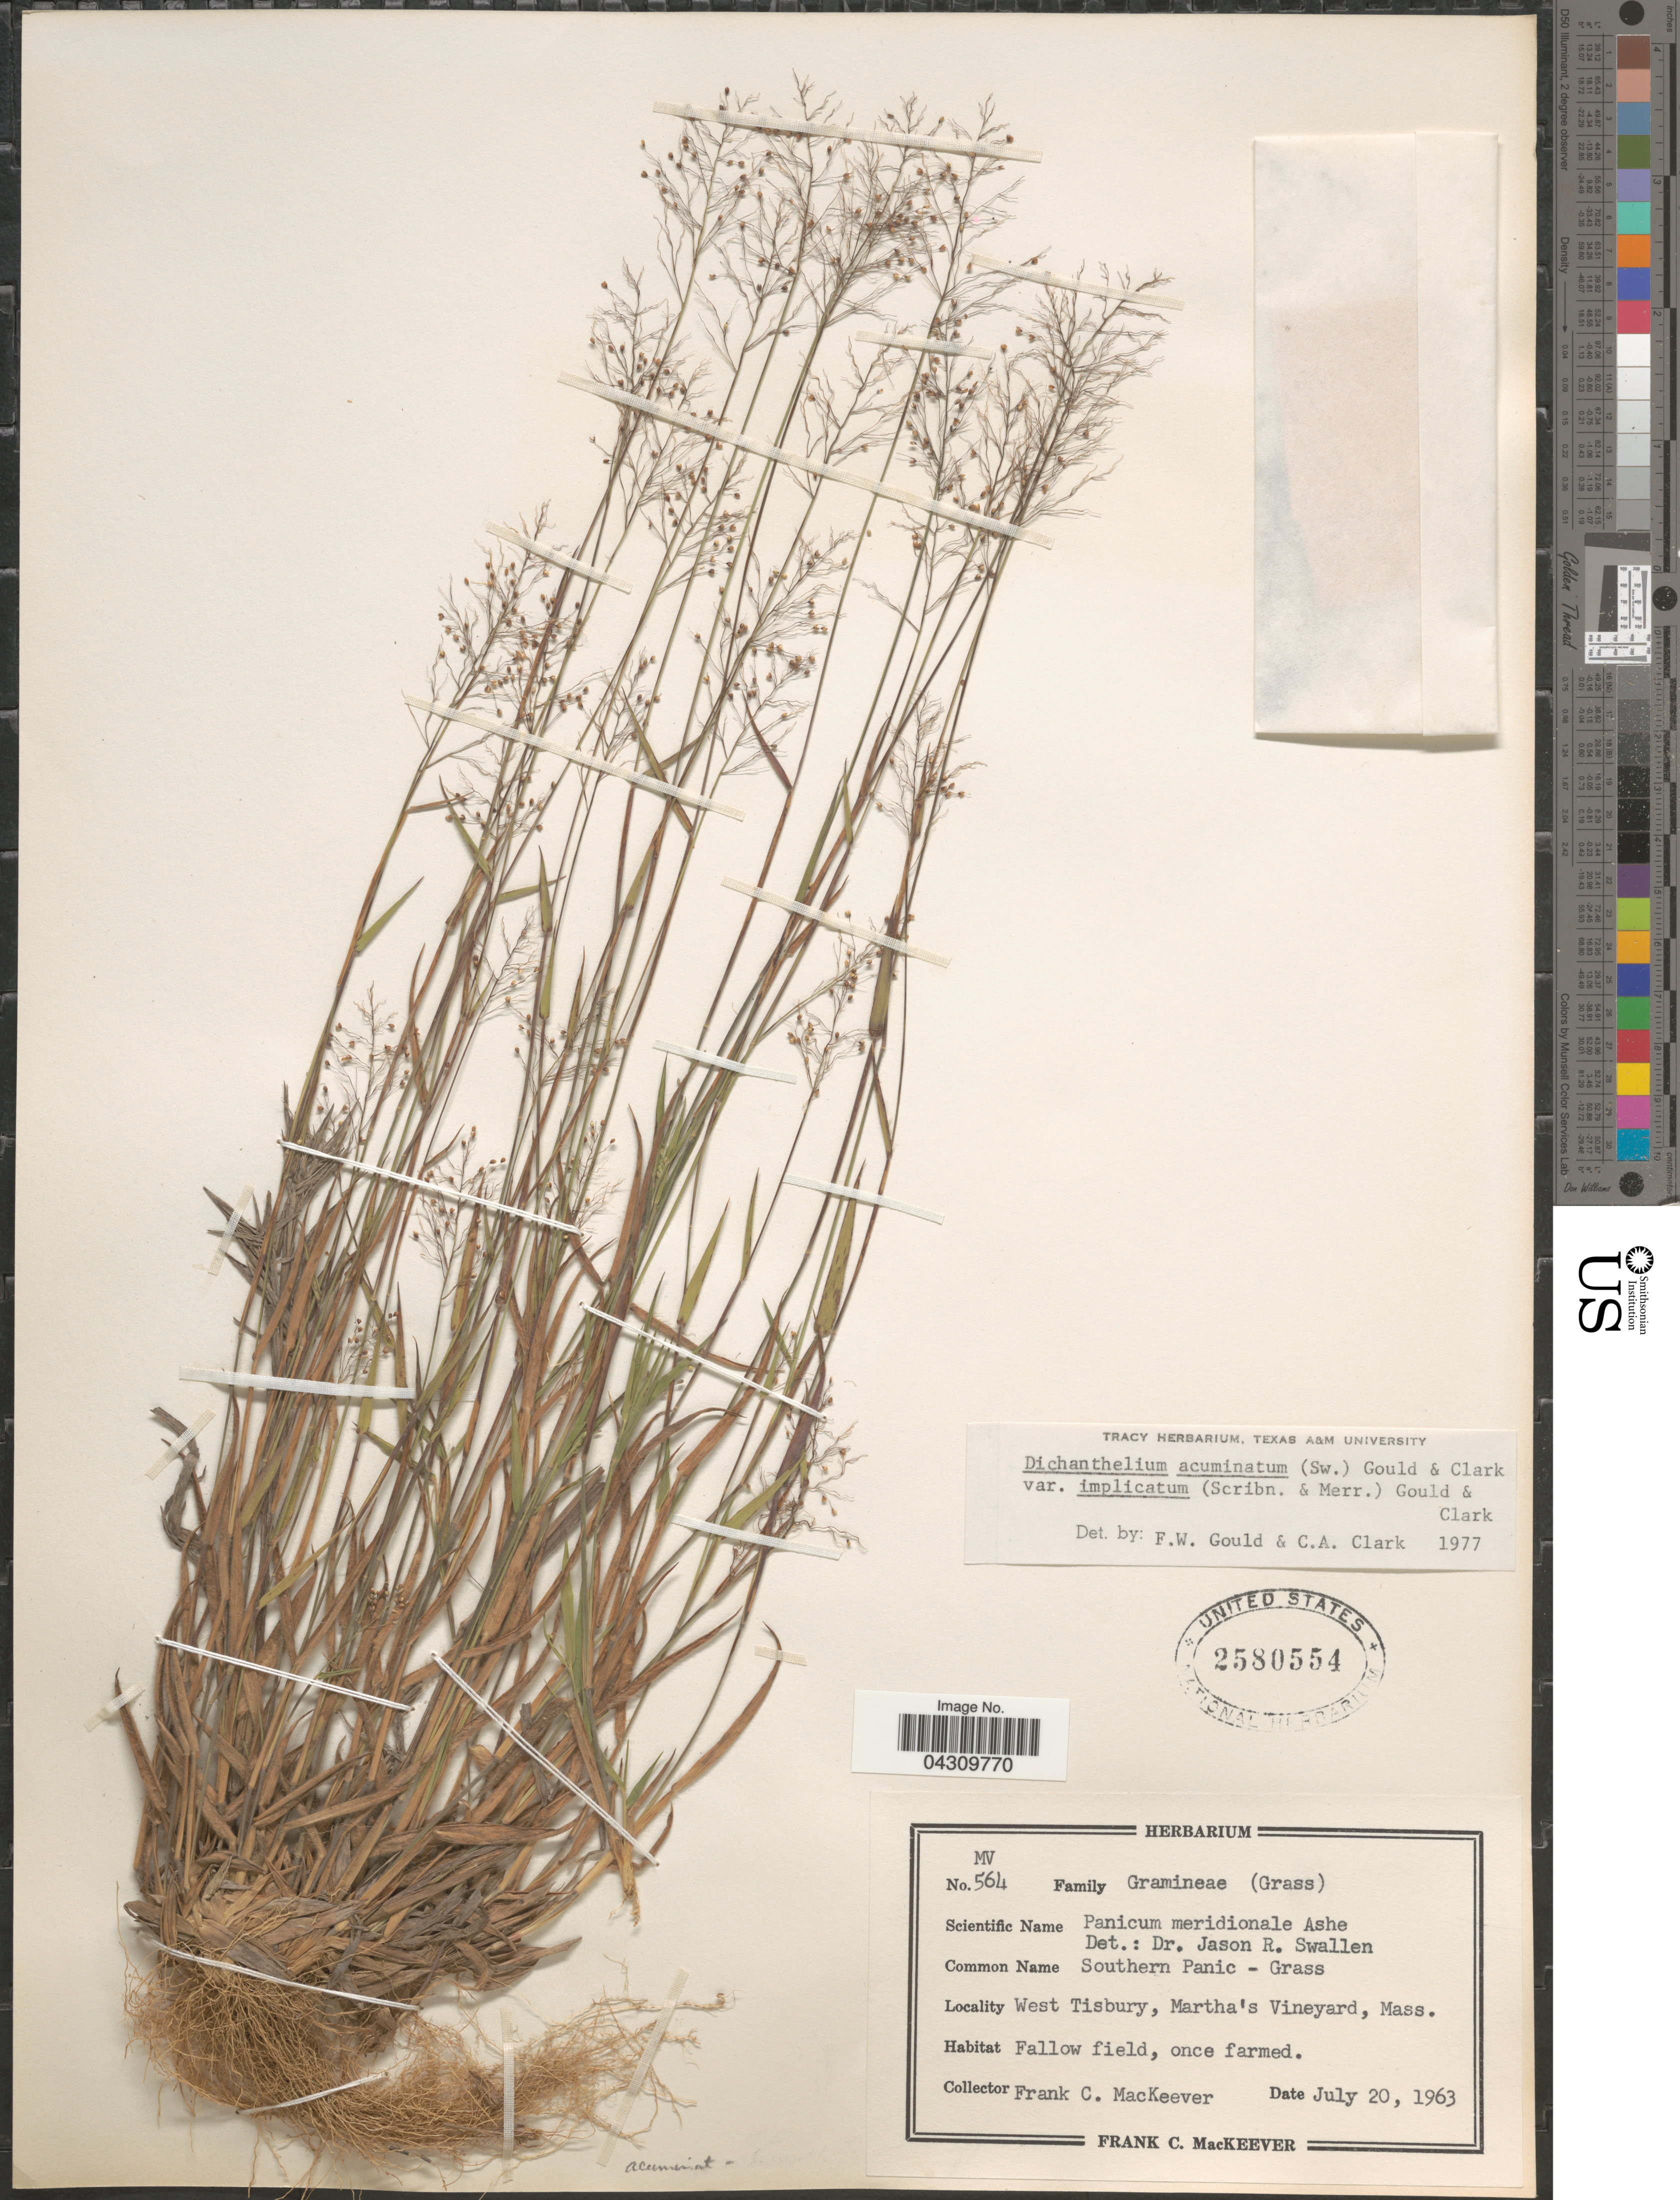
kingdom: Plantae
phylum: Tracheophyta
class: Liliopsida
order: Poales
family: Poaceae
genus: Dichanthelium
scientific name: Dichanthelium acuminatum var. acuminatum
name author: (Sw.) Gould & C.A. Clark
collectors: F. C. MacKeever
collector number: MV564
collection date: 1963-07-20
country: United States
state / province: Massachusetts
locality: West Tisbury, Martha's Vineyard.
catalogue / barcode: US 2580554